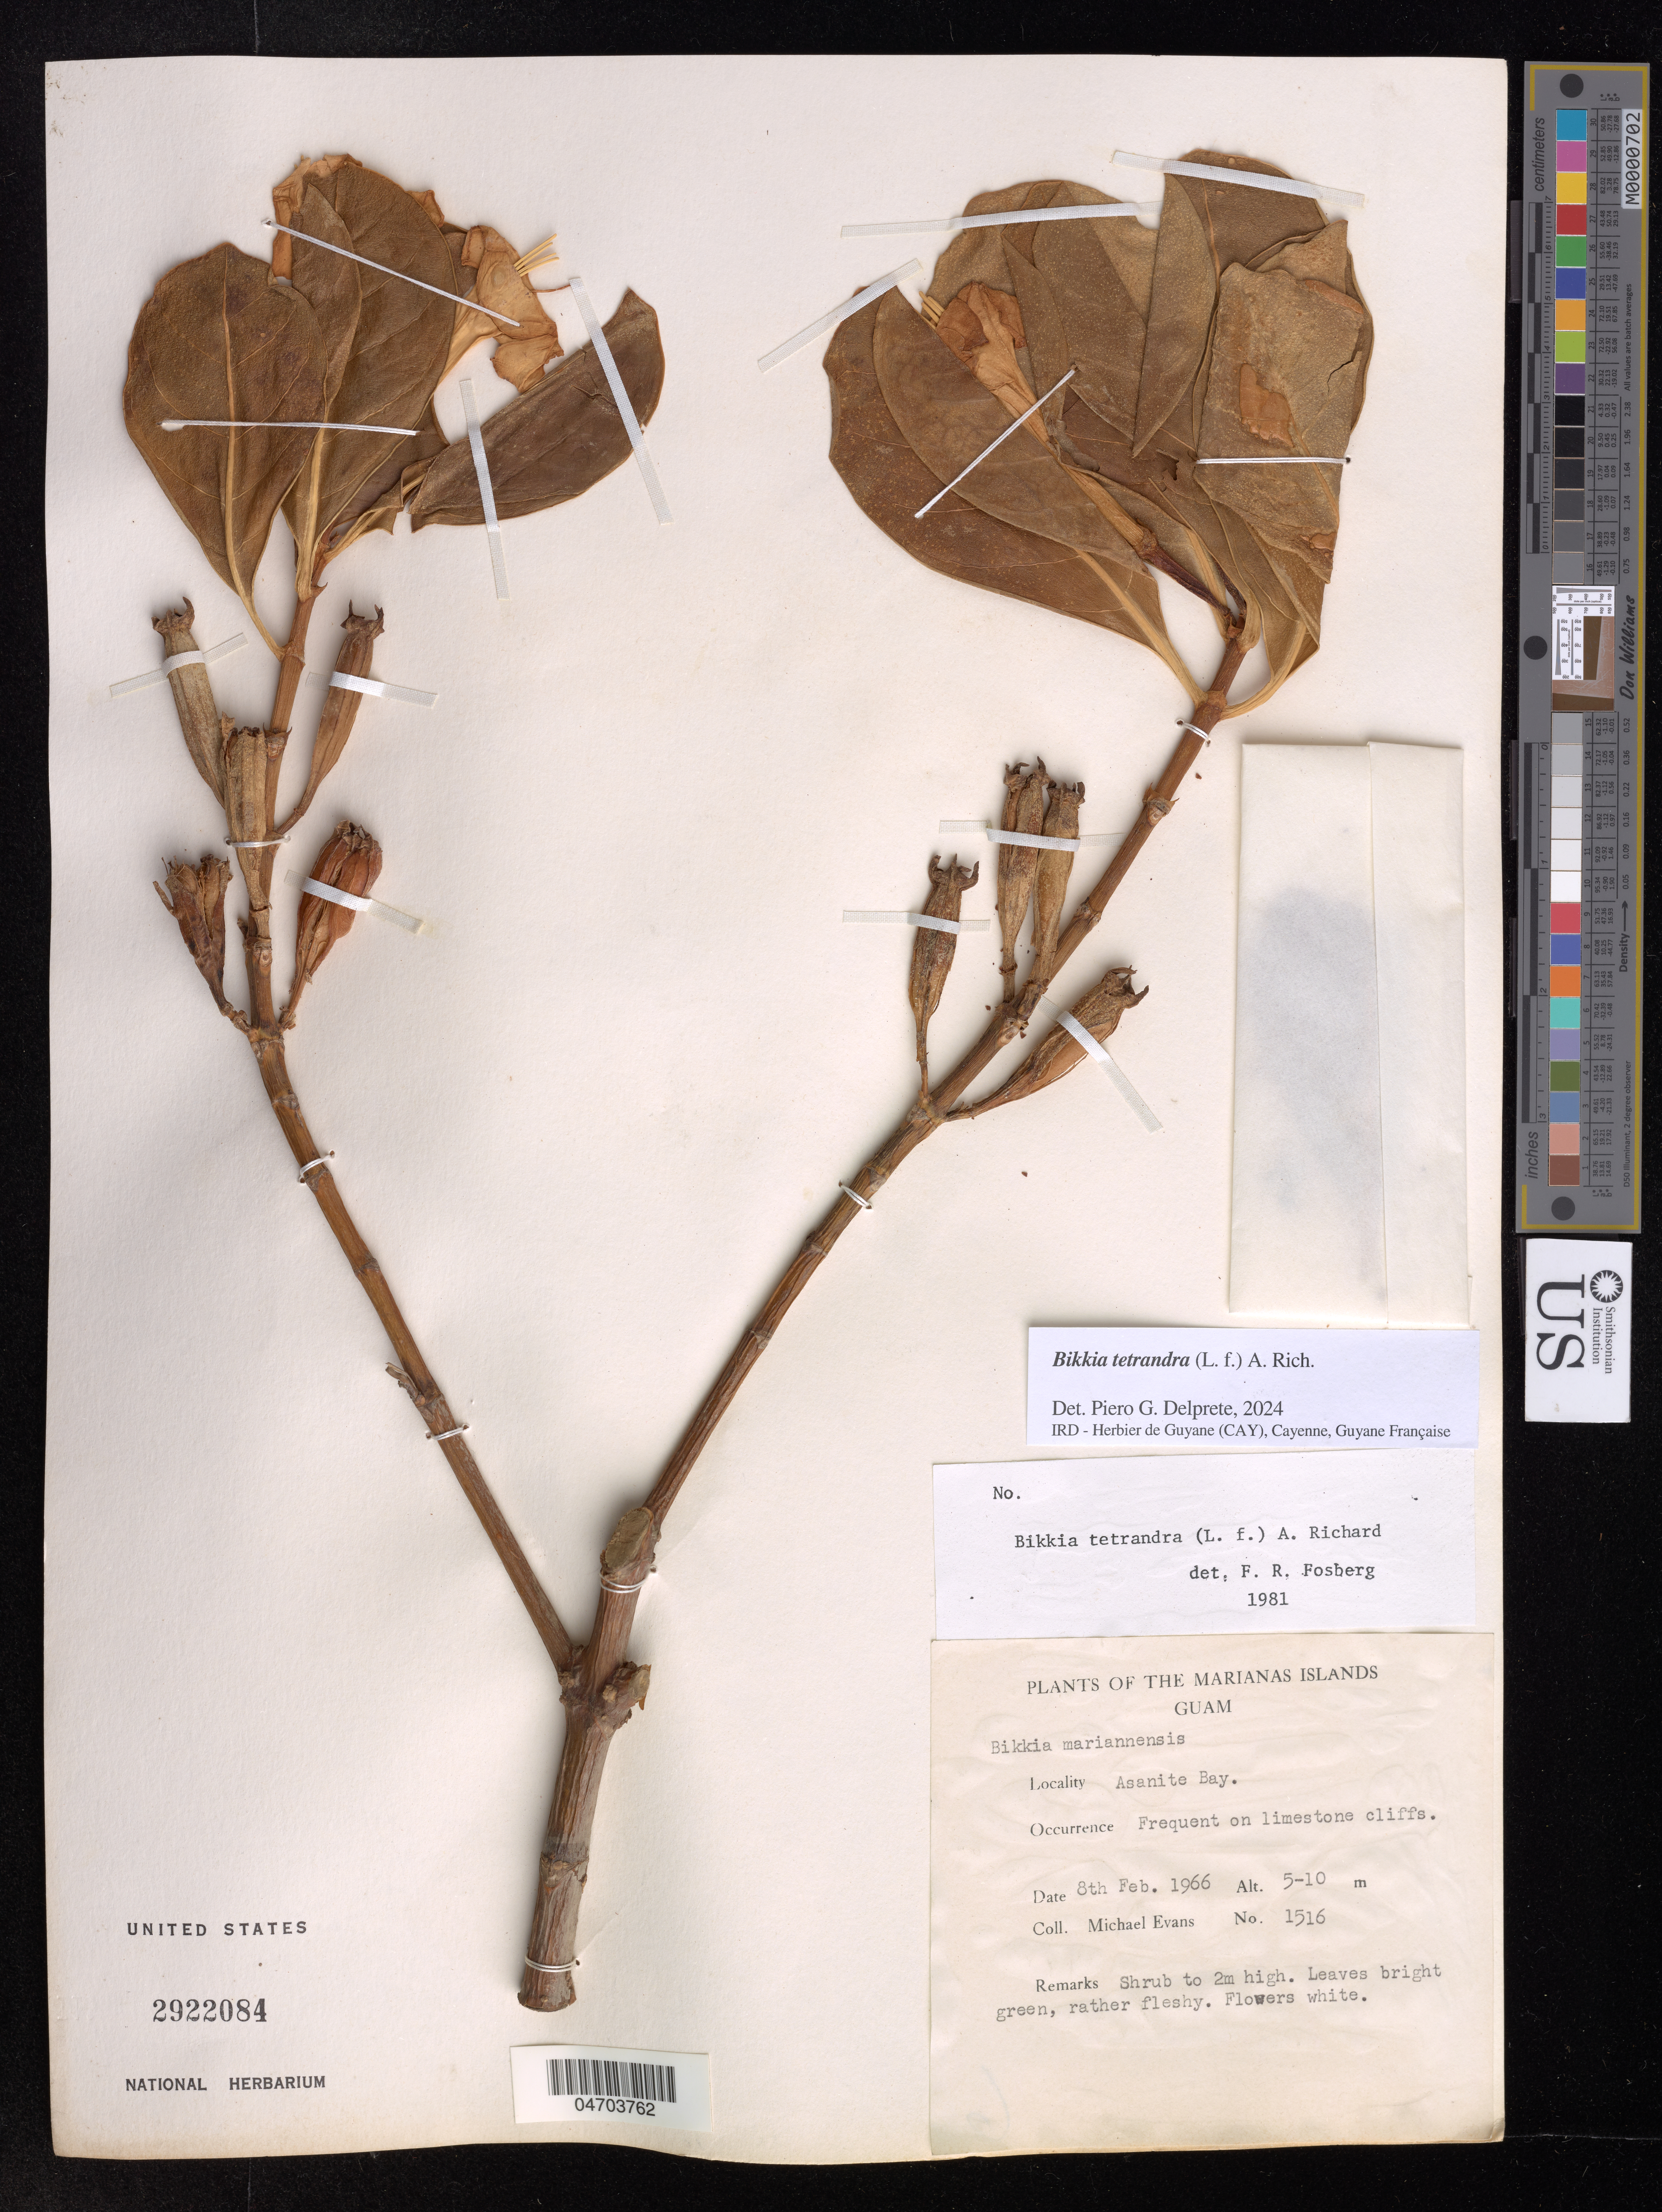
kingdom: Plantae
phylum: Tracheophyta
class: Magnoliopsida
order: Gentianales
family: Rubiaceae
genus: Bikkia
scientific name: Bikkia tetrandra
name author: (L. f.) A. Rich.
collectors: M. Evans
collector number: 1516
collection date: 1966-02-08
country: Guam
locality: Marianas Islands, Asanite Bay.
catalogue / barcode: US 2933084